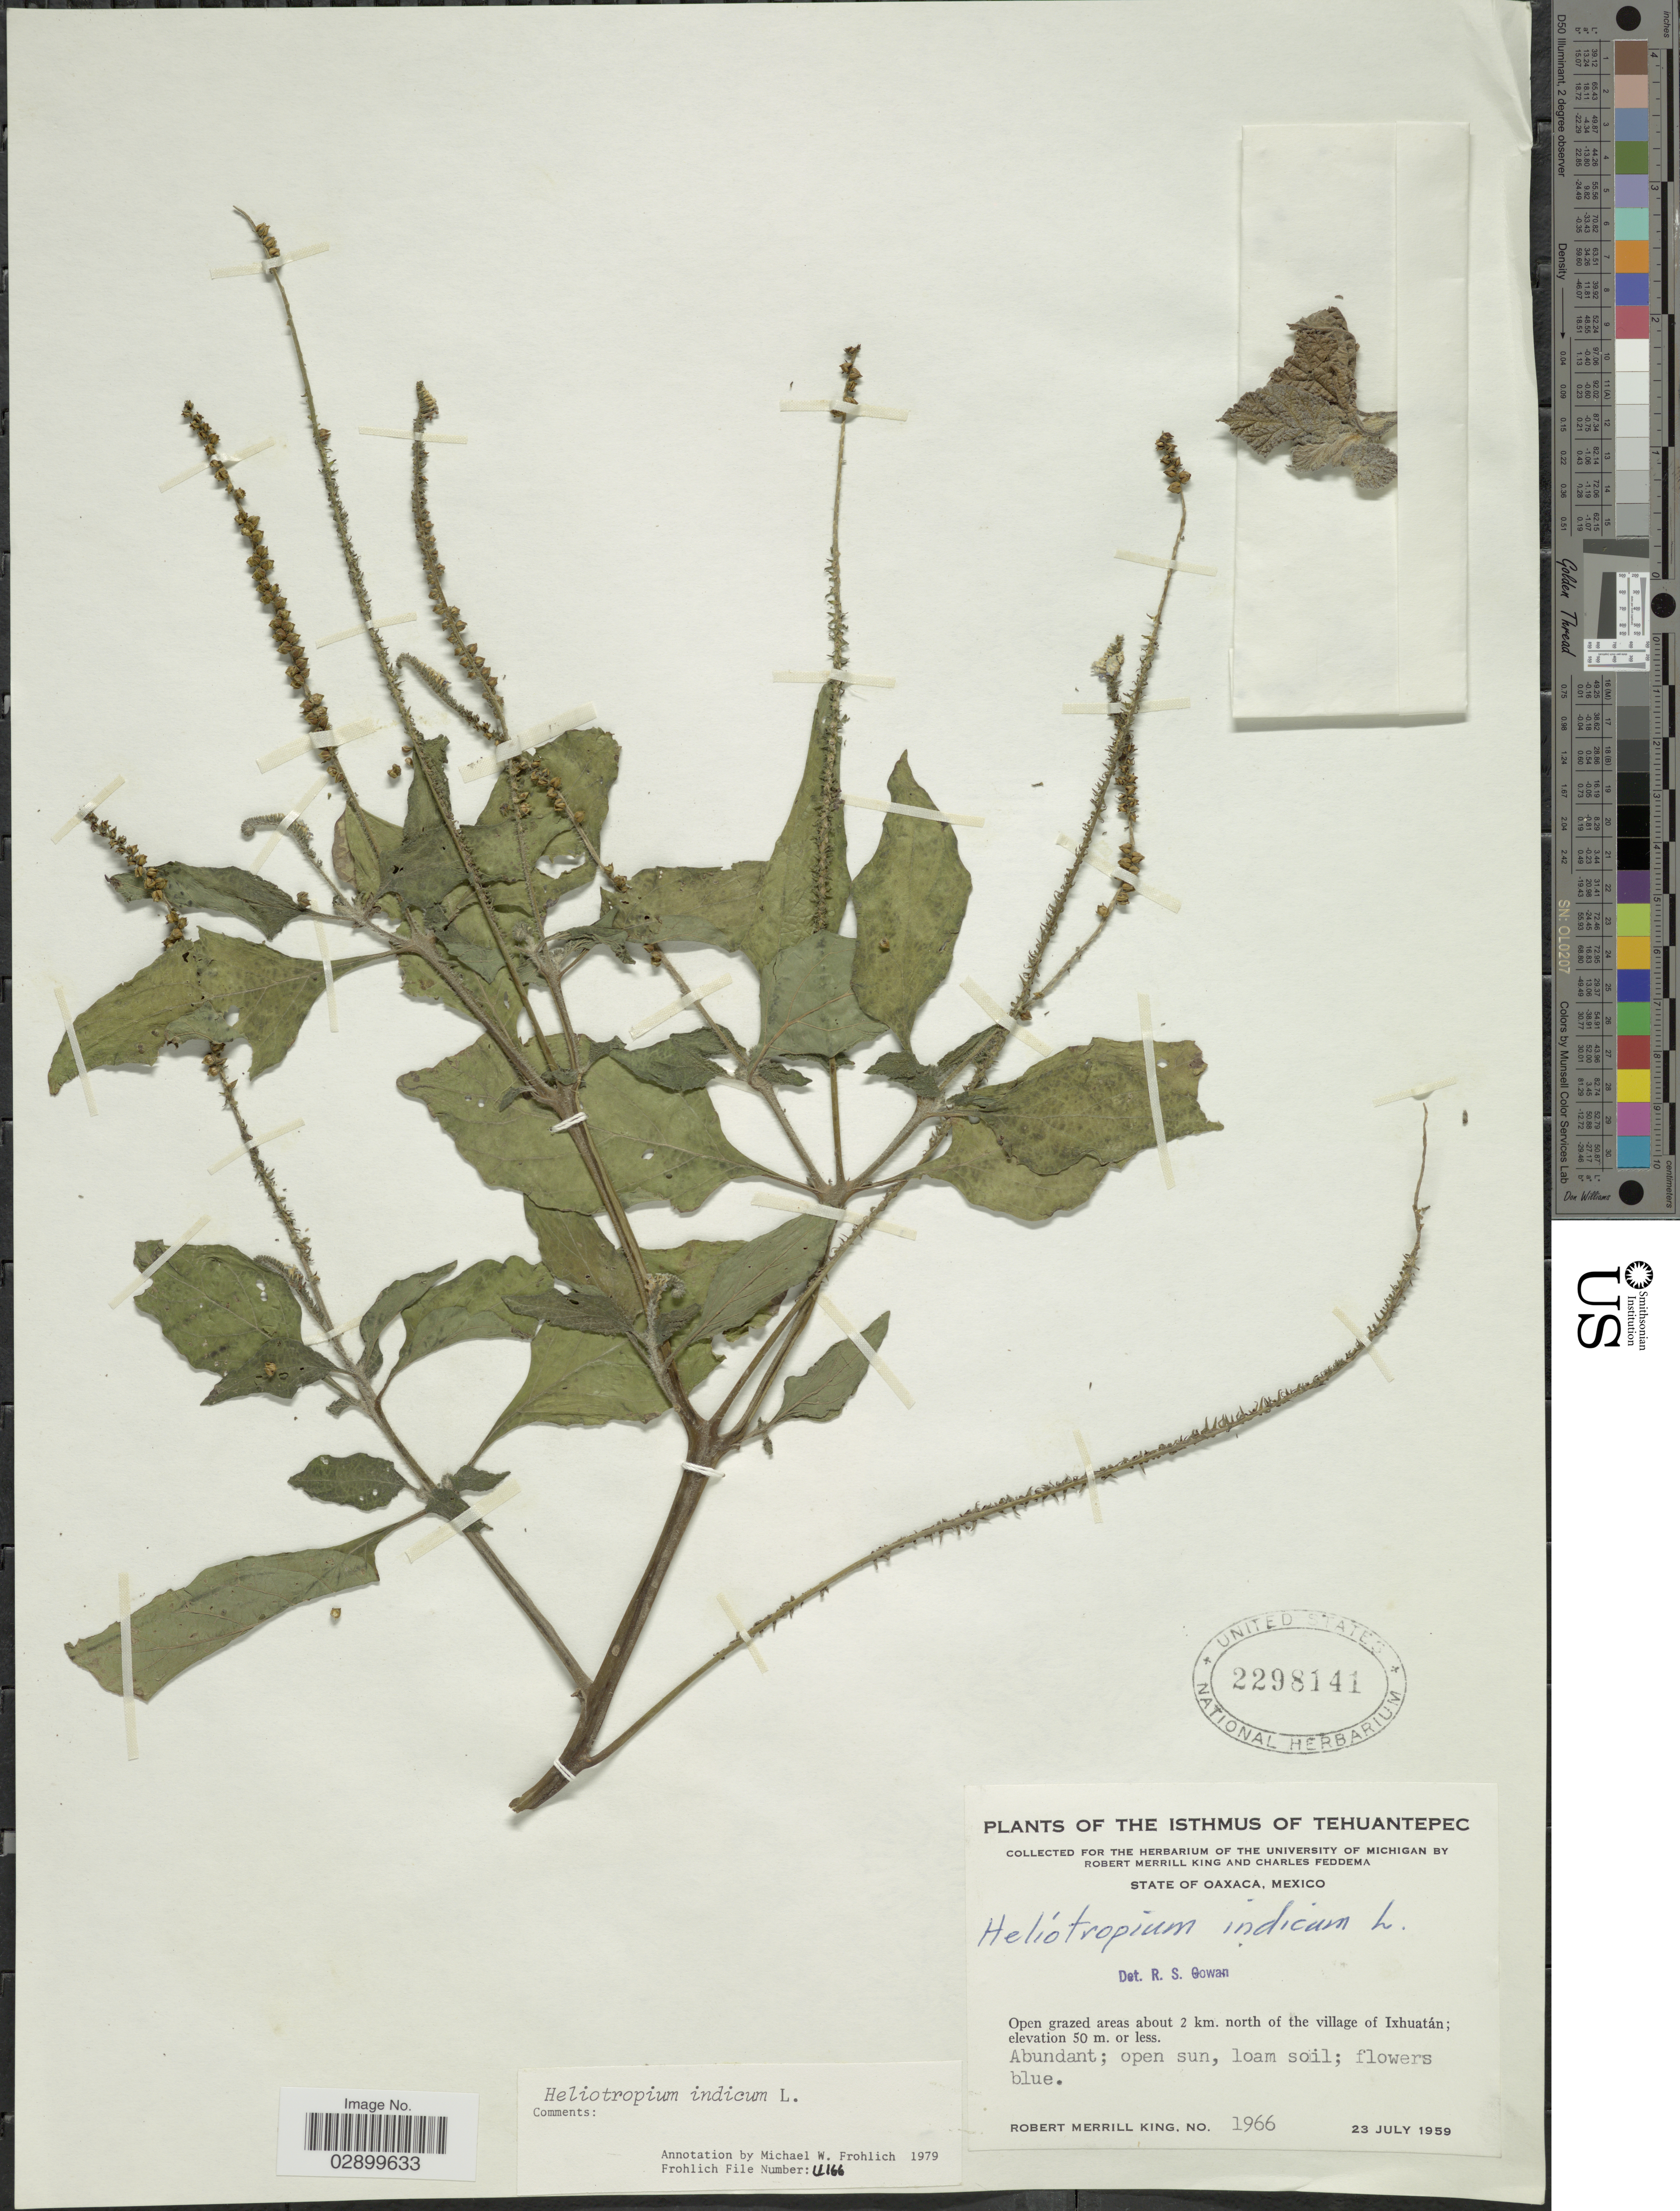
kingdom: Plantae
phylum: Tracheophyta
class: Magnoliopsida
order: Boraginales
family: Heliotropiaceae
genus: Heliotropium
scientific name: Heliotropium indicum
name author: L.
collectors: R. M. King & C. Feddema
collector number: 1966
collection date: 1959-07-23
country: Mexico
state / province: Oaxaca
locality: The Isthmus of Tehuantepec. Open grazed areas about 2 km. north of the village of Ixhuatán.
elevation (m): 50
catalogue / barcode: US 2298141